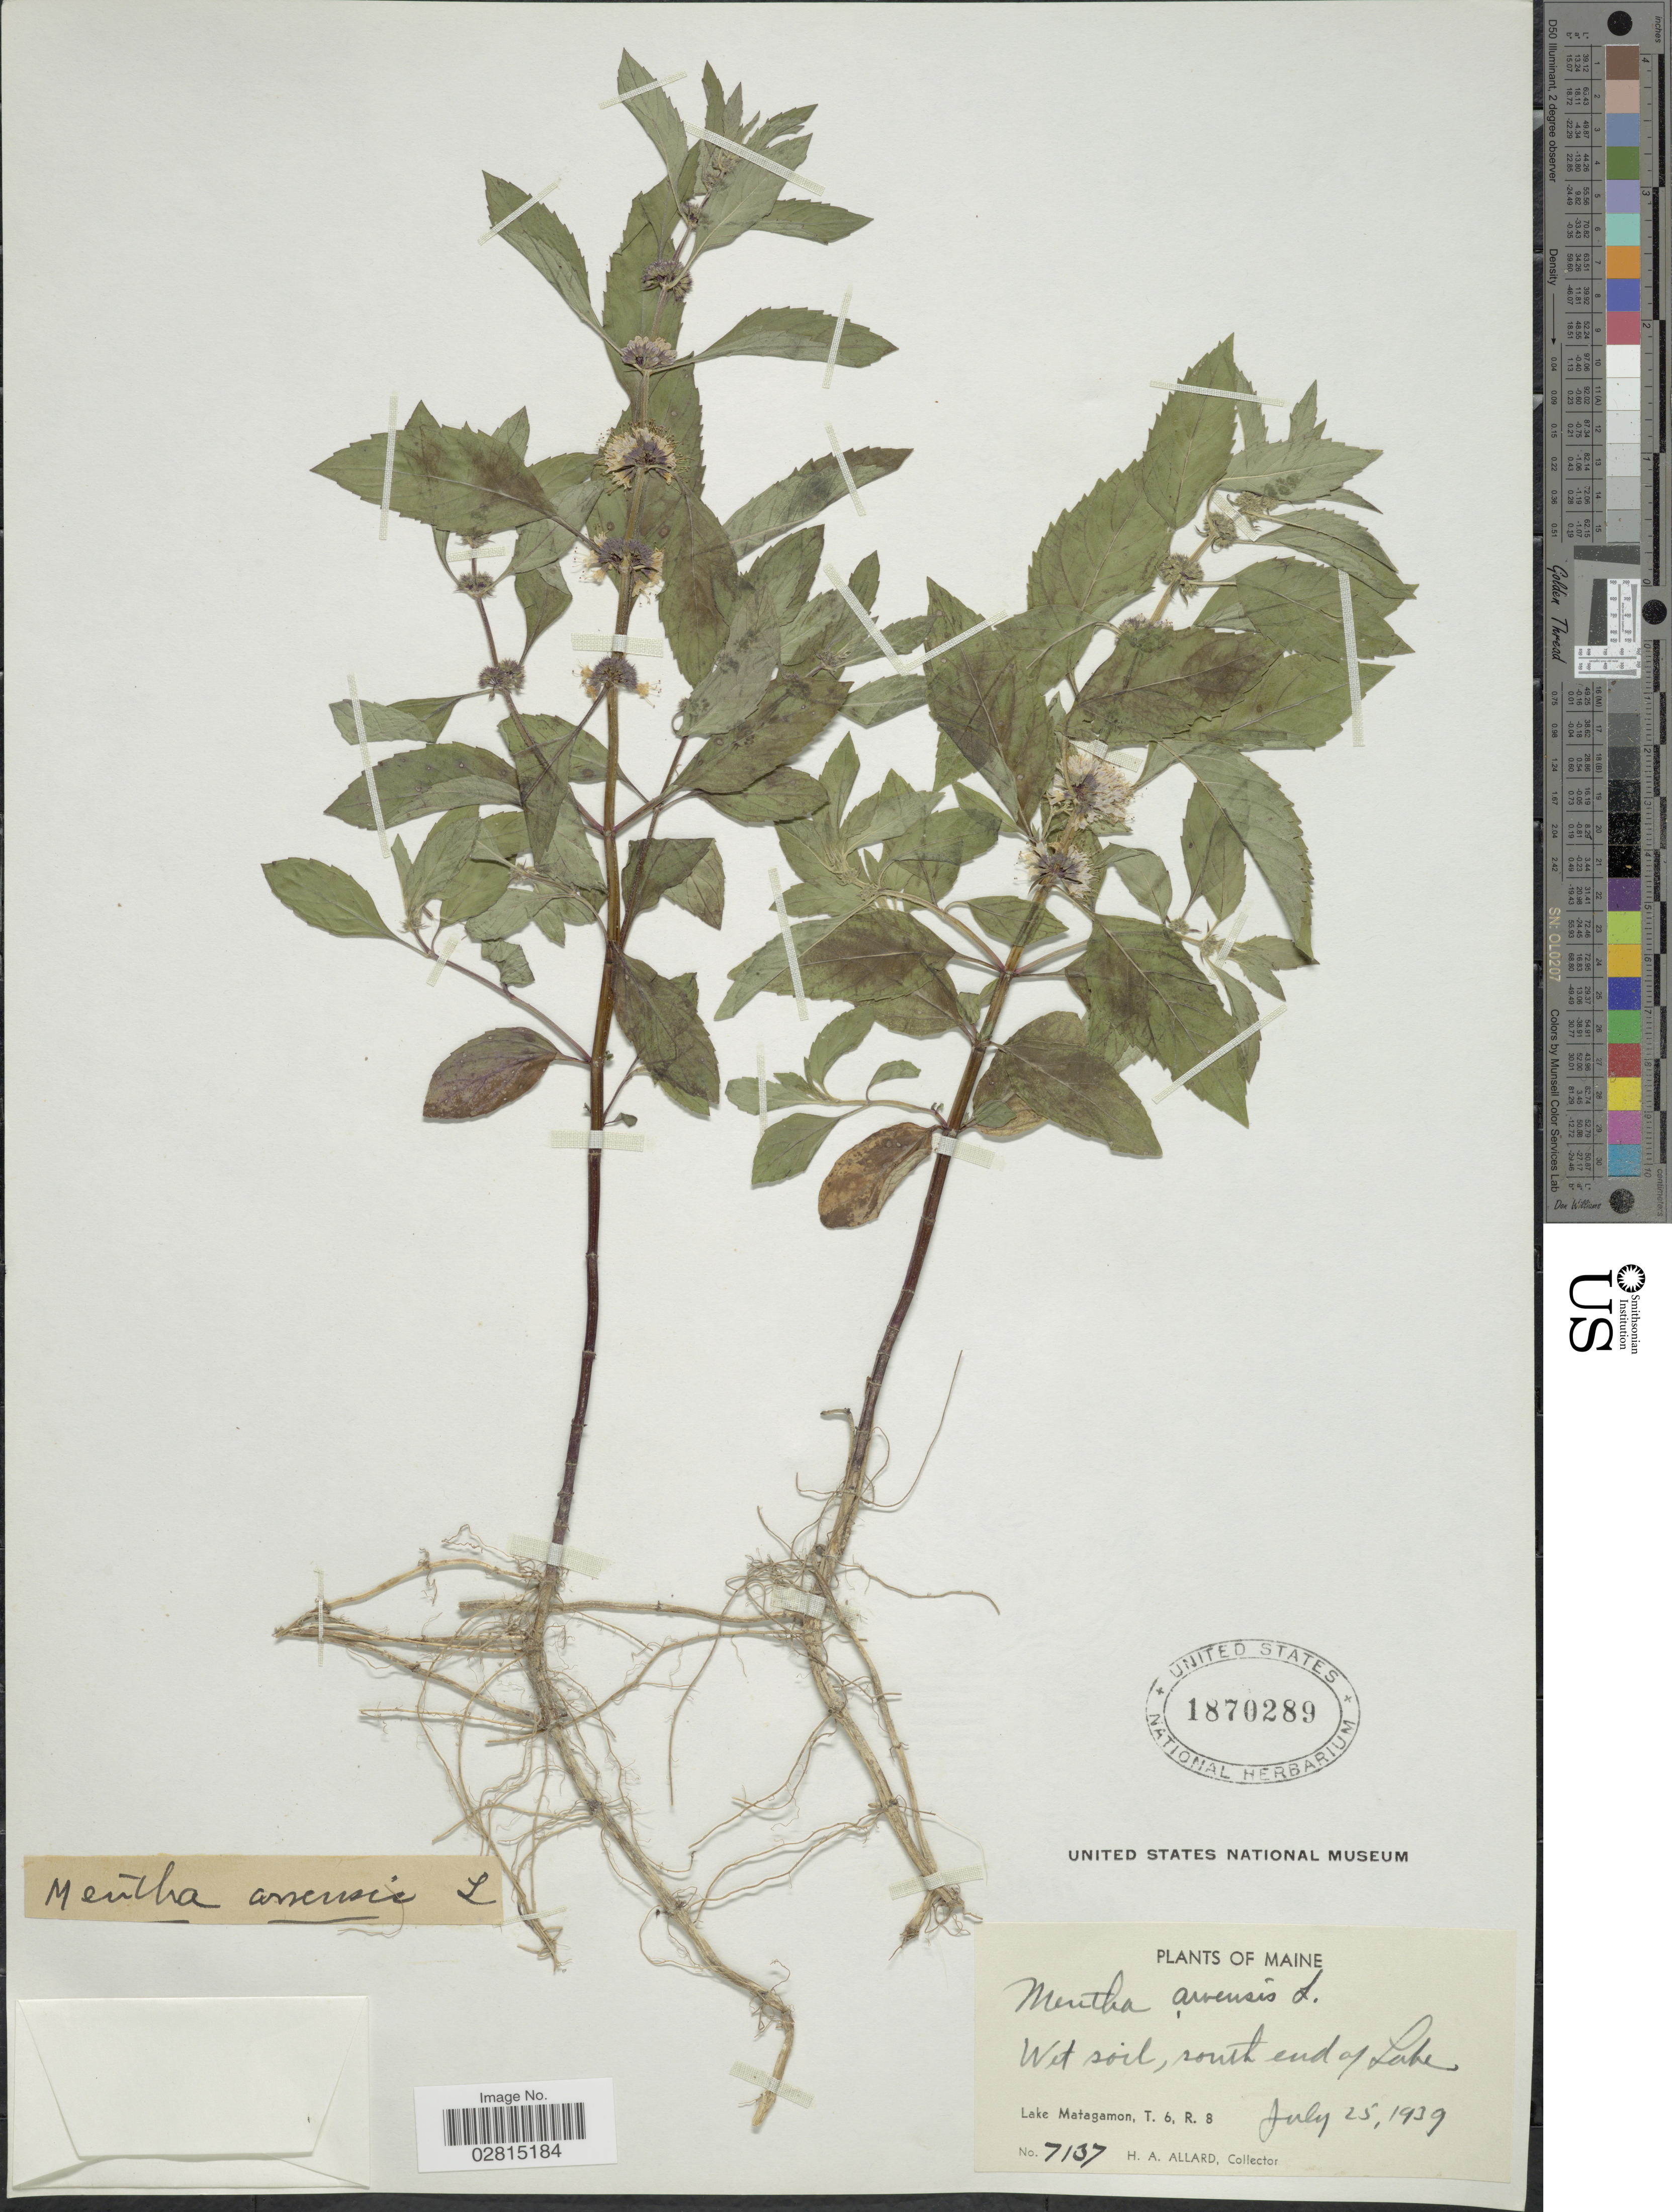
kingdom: Plantae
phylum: Tracheophyta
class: Magnoliopsida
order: Lamiales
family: Lamiaceae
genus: Mentha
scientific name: Mentha arvensis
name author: L.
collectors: H. A. Allard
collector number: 7137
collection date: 1939-07-25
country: United States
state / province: Maine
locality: South end of Lake, Lake Matagamon, T6, R8.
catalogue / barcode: US 1870289